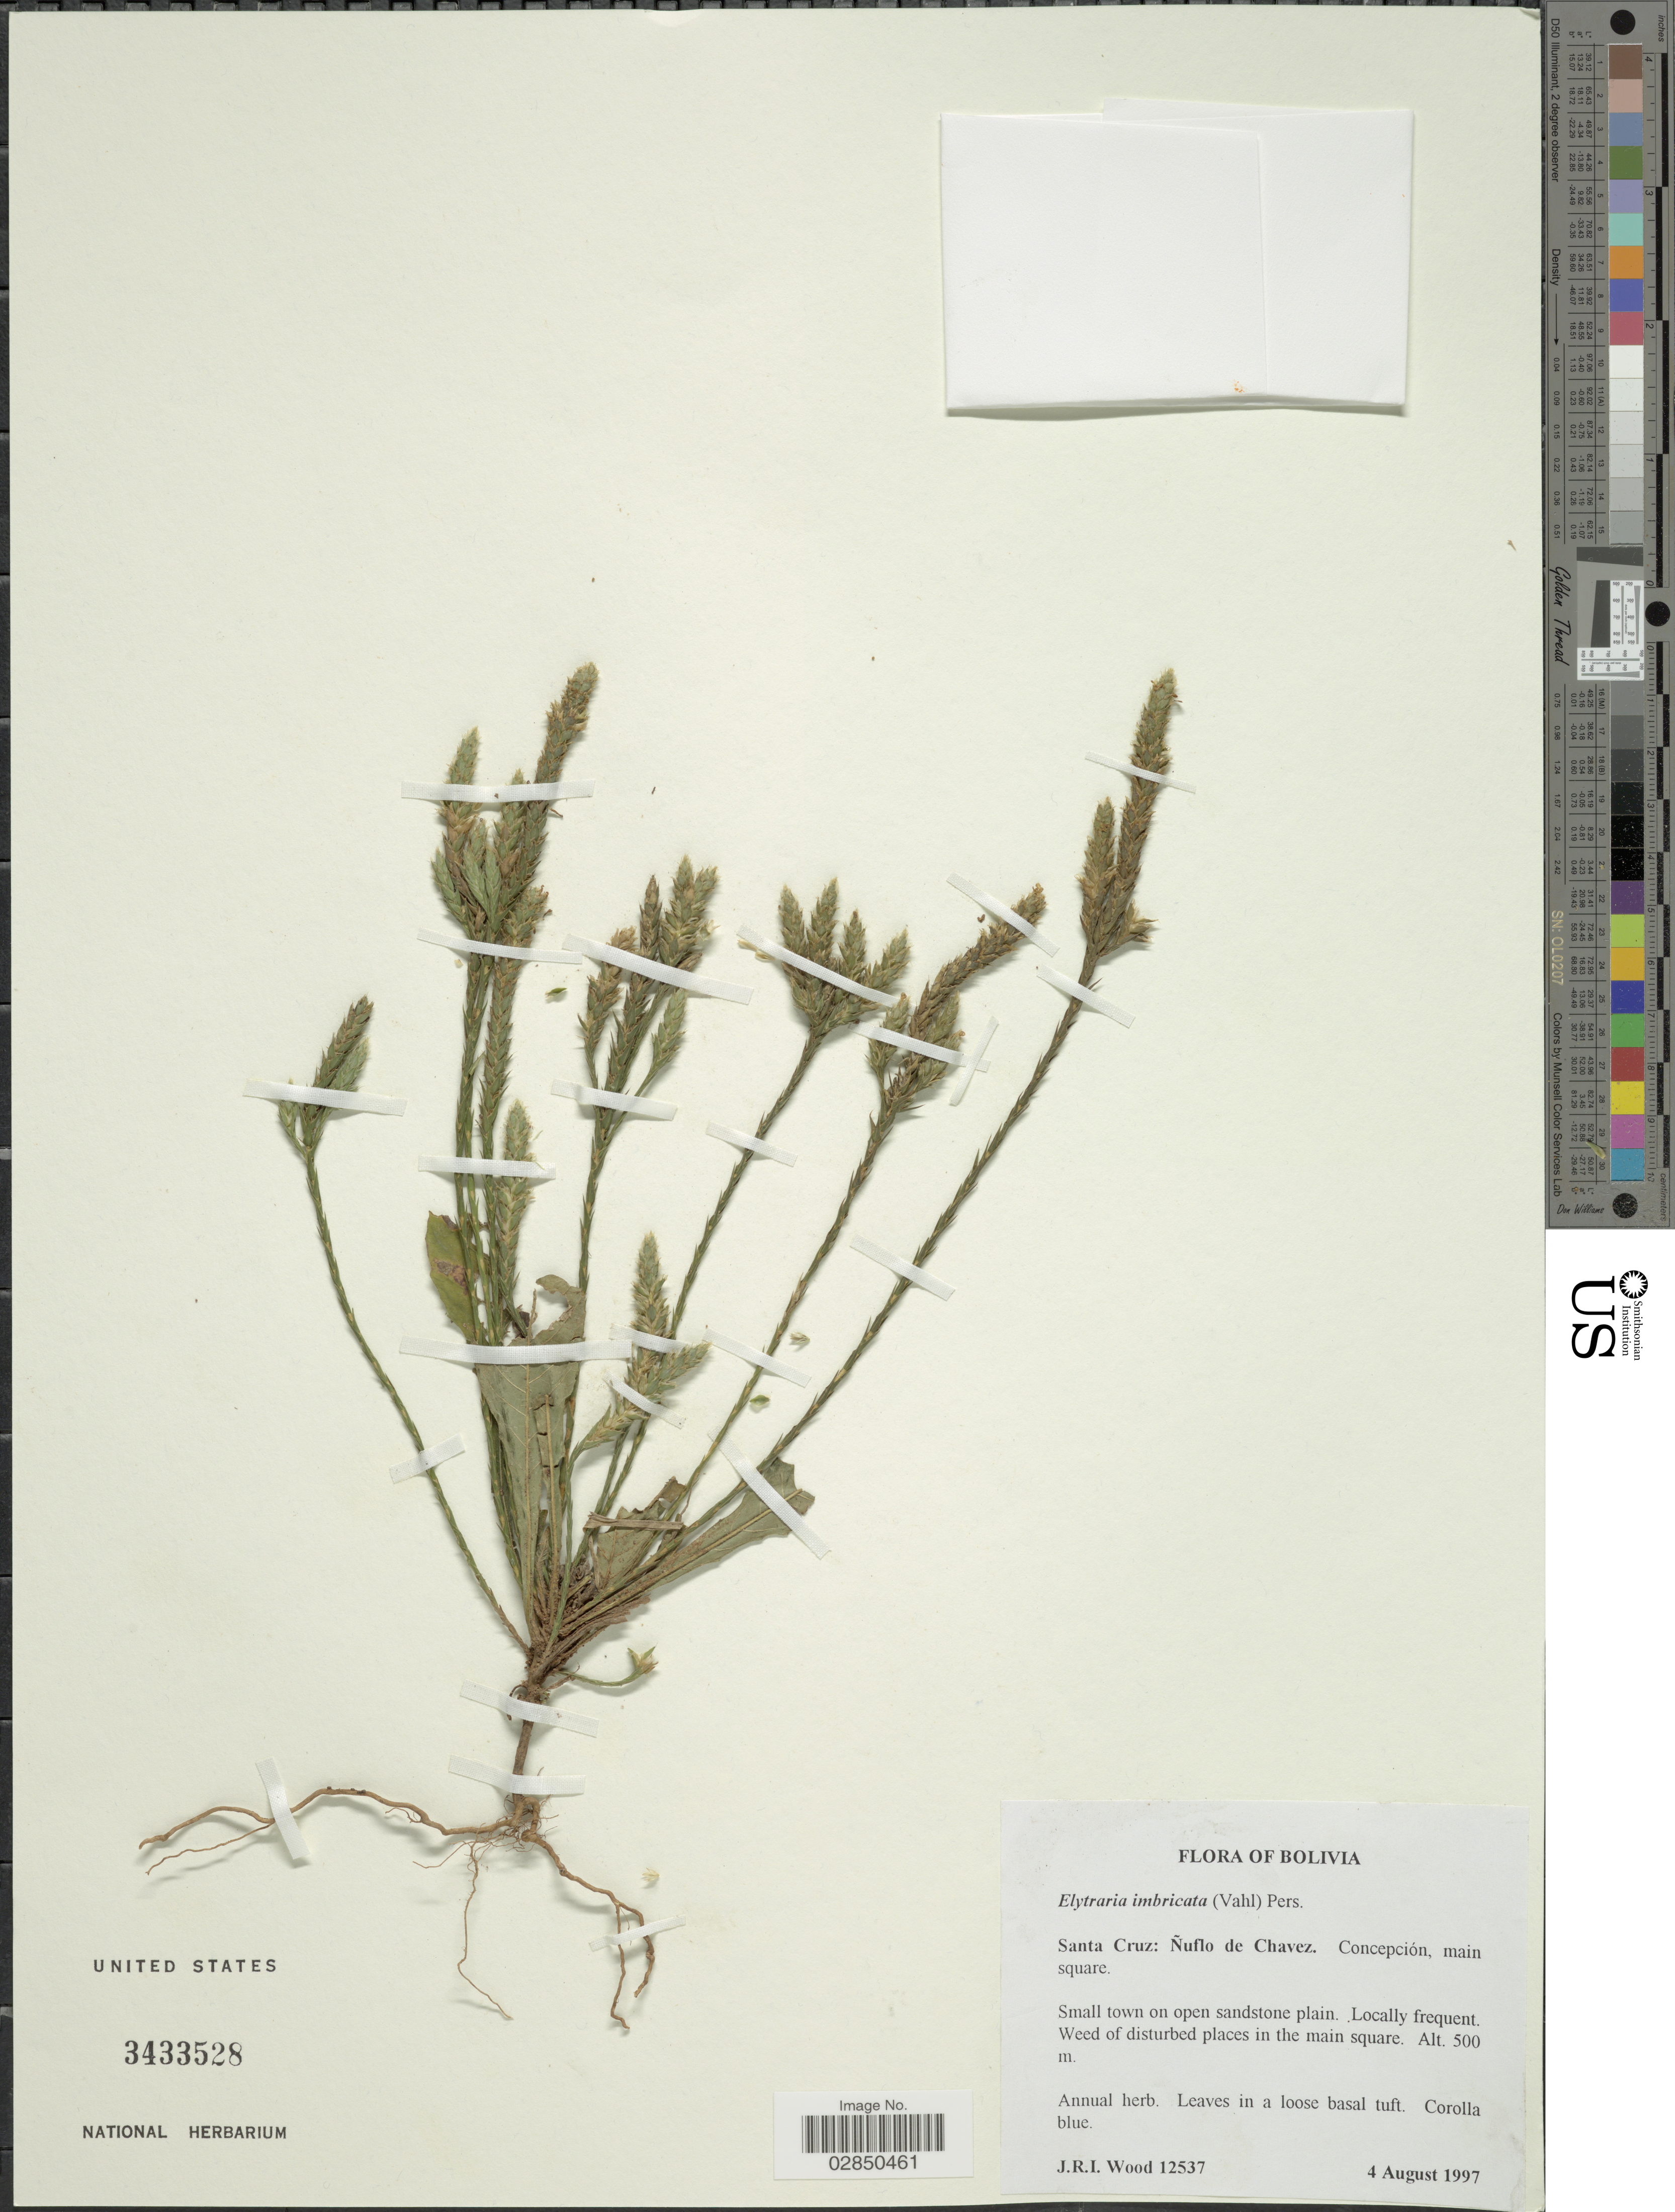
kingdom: Plantae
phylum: Tracheophyta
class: Magnoliopsida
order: Lamiales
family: Acanthaceae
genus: Elytraria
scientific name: Elytraria imbricata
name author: (Vahl) Pers.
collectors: J. R. I. Wood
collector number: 12537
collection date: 1997-08-04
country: Bolivia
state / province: Santa Cruz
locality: Ñuflo de Chavez. Concepción, main square.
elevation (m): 500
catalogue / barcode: US 3433528